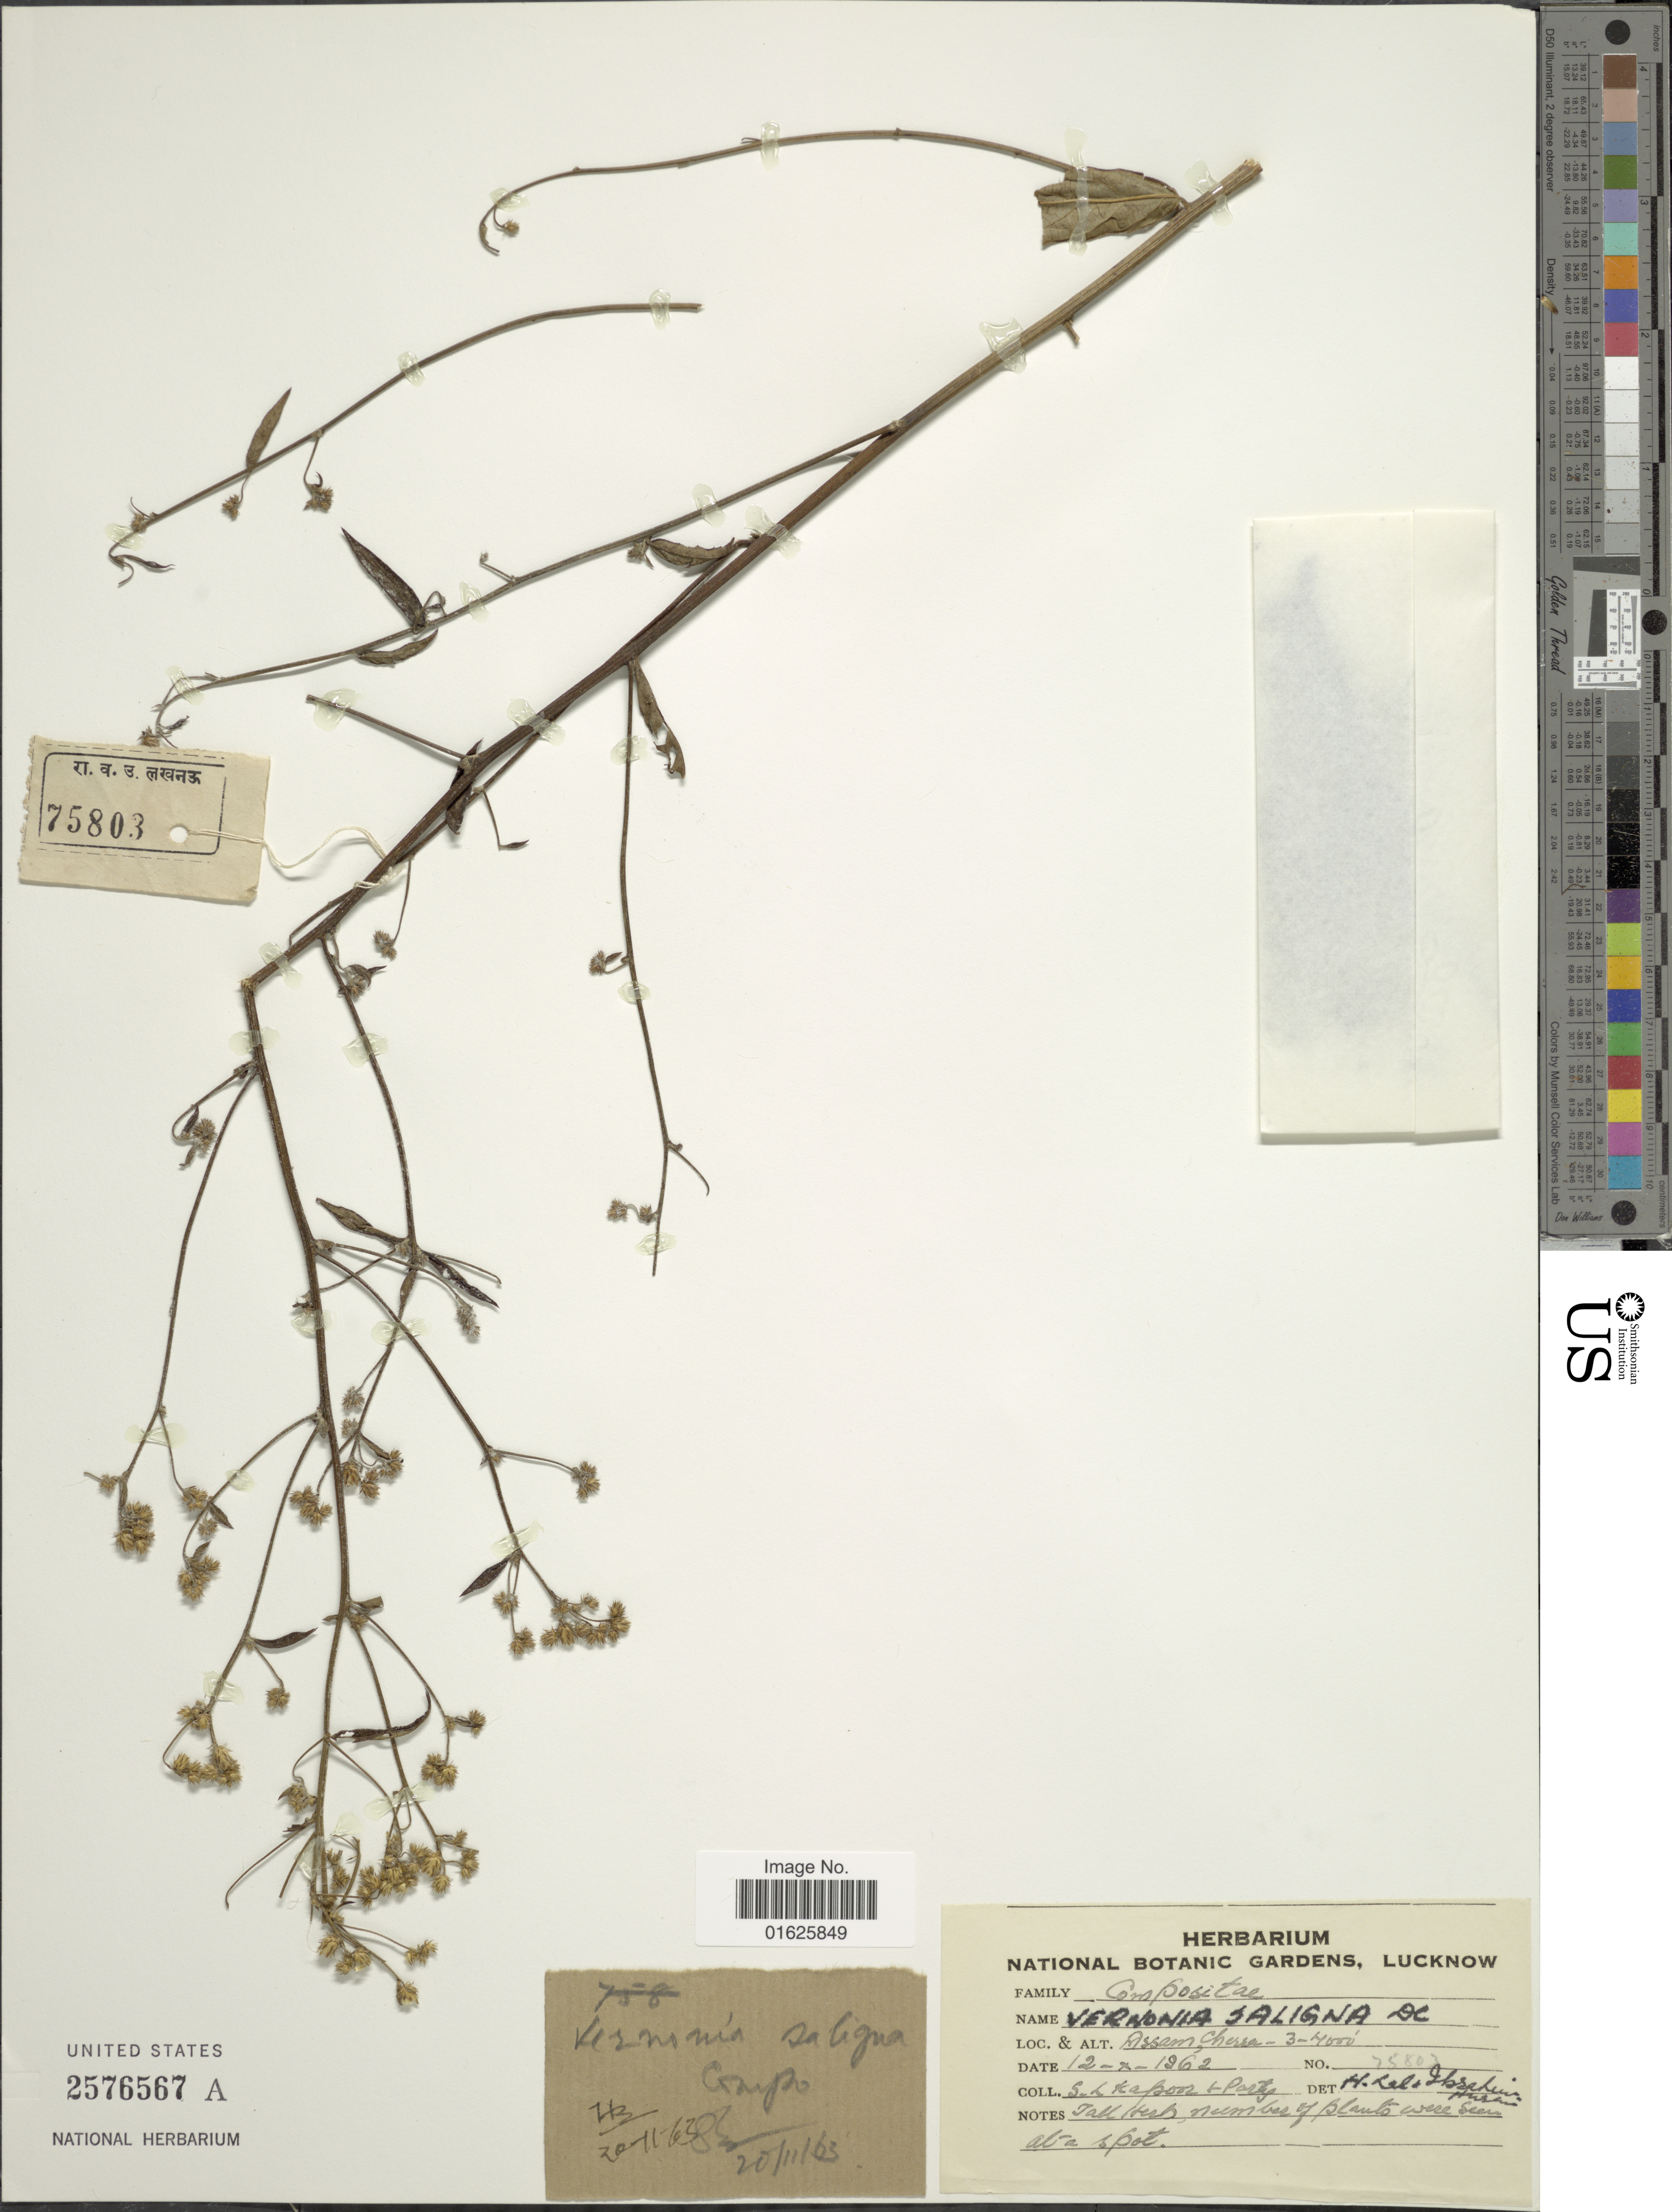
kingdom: Plantae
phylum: Tracheophyta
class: Magnoliopsida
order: Asterales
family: Asteraceae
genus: Acilepis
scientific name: Acilepis saligna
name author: (DC.) H. Rob.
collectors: S. Kapoor & Collector illegible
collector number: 75803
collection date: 1962-10-12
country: India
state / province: Assam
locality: Cherra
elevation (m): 914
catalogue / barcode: US 2576567A